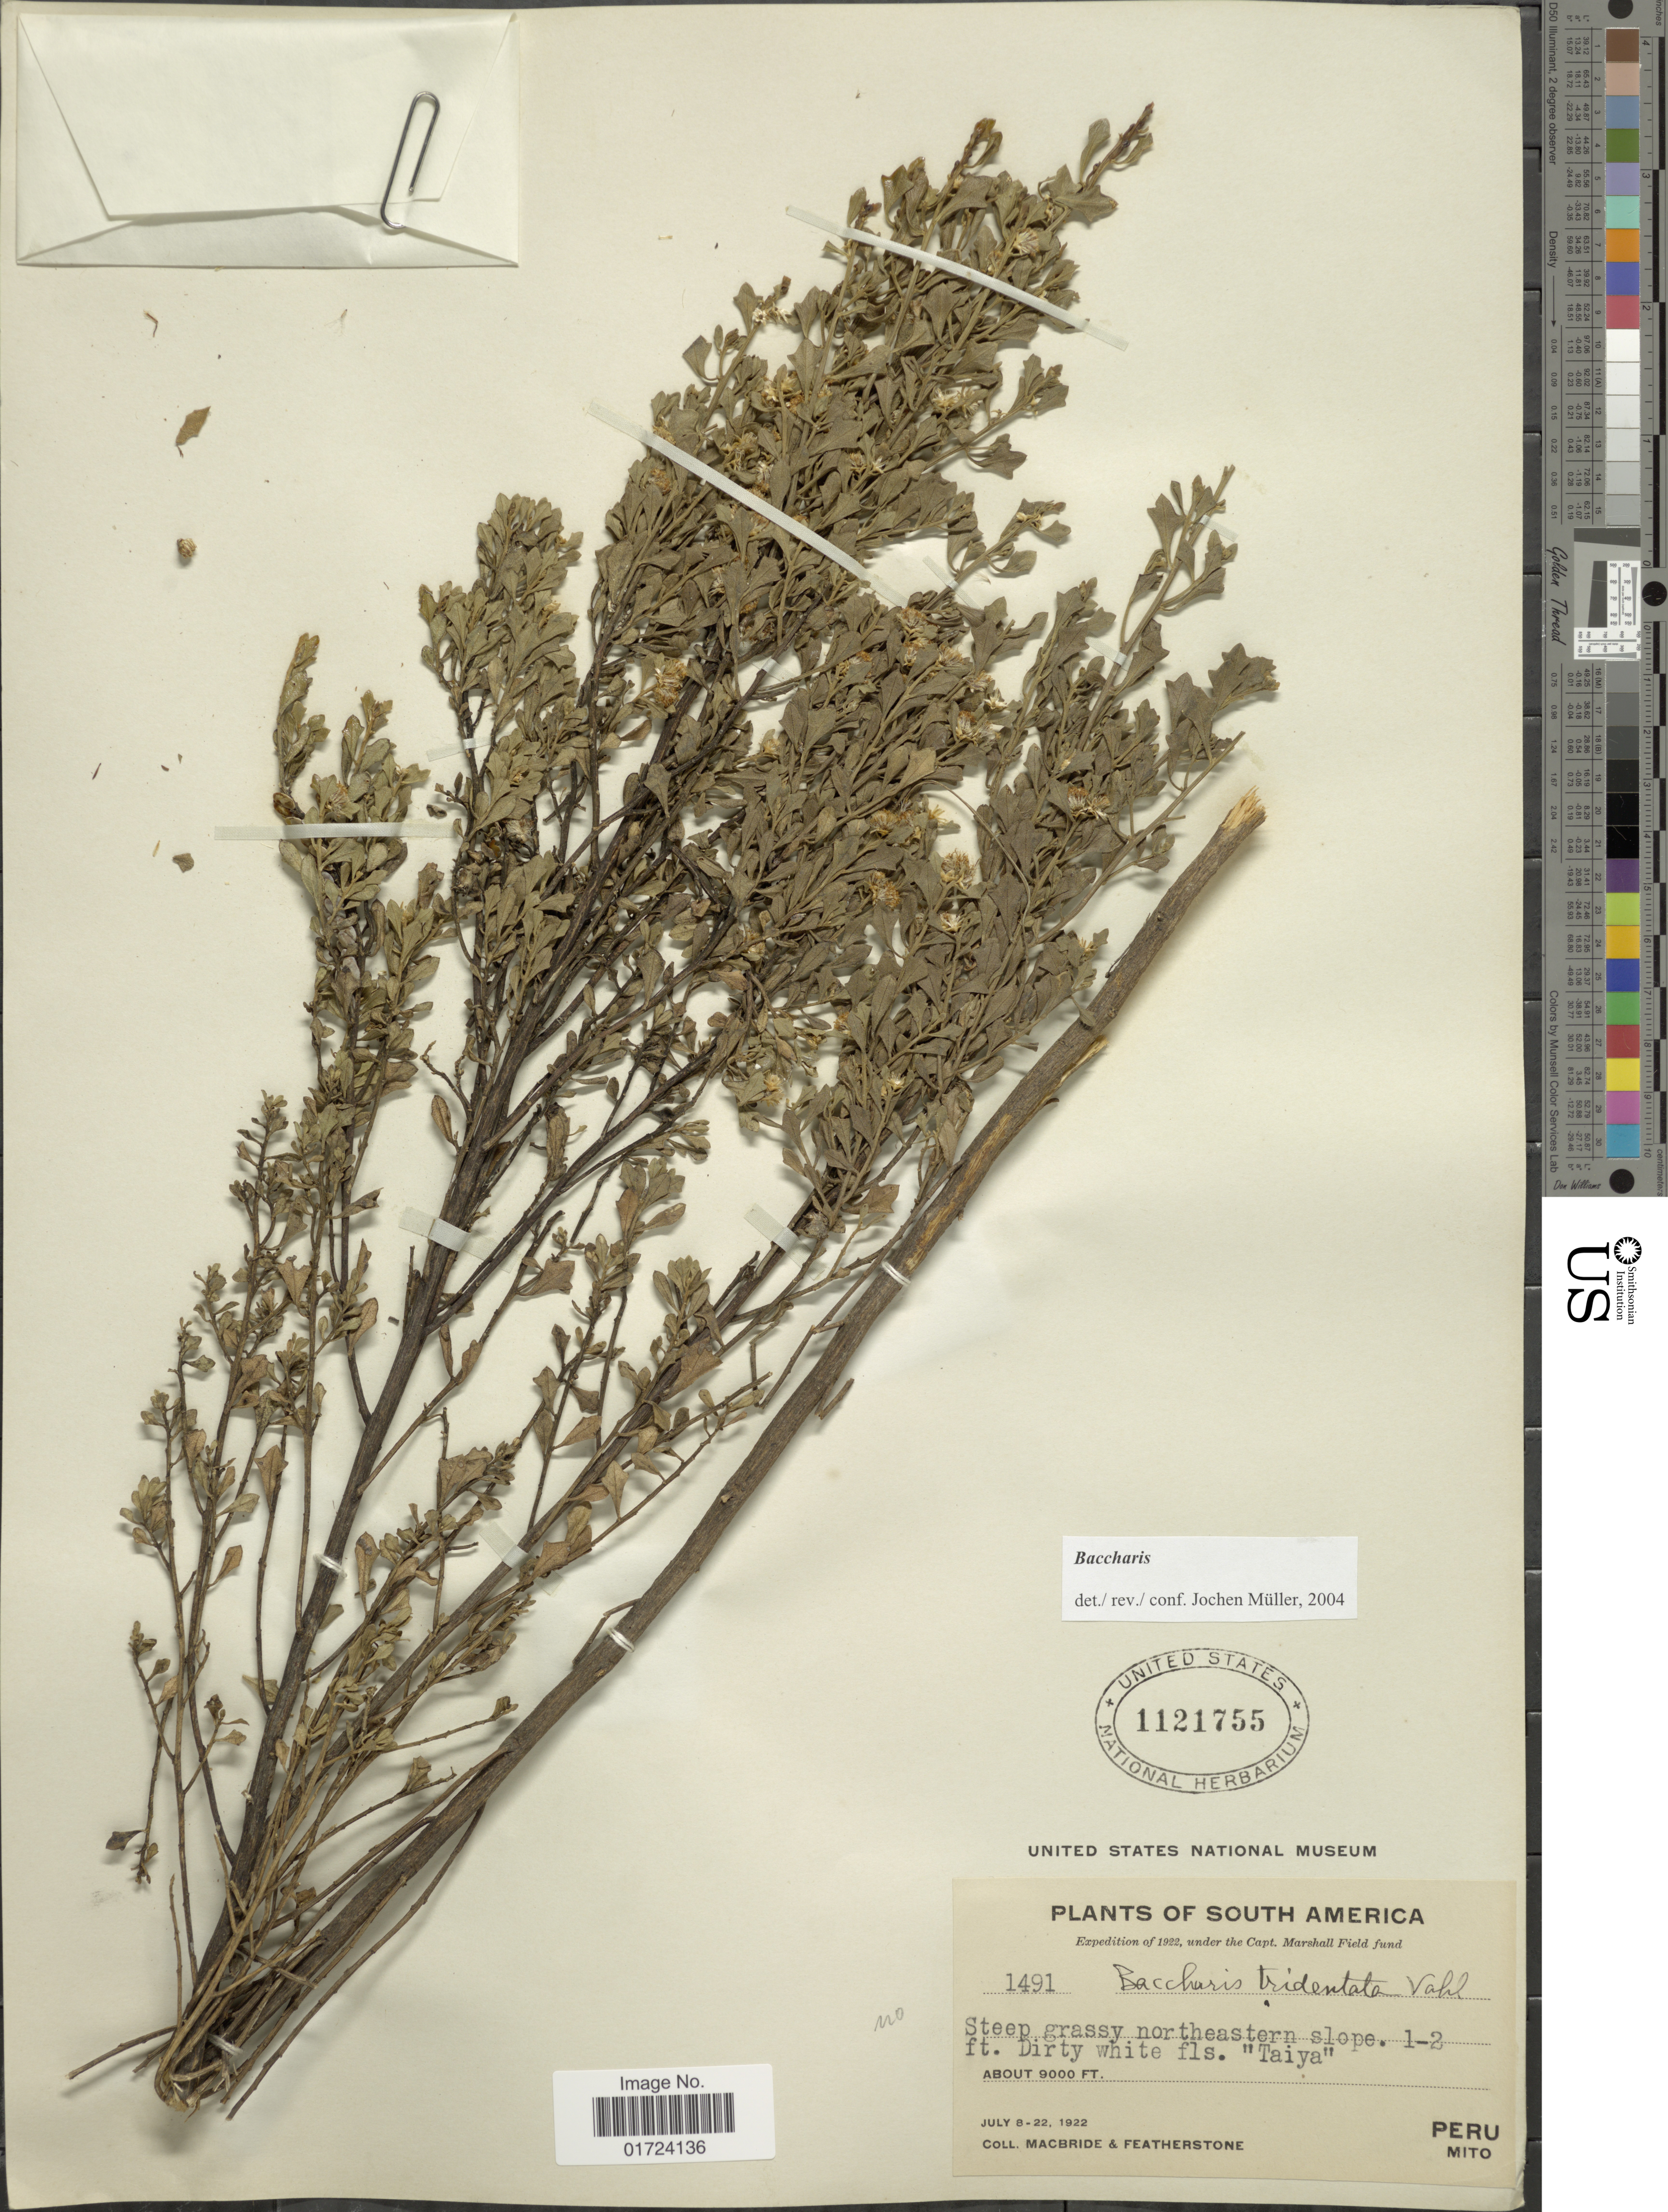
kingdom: Plantae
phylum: Tracheophyta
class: Magnoliopsida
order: Asterales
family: Asteraceae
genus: Baccharis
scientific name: Baccharis sp.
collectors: Macbride, -- & -. Featherstone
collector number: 1491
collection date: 1922-07-08/1922-07-22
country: Peru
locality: Steep grassy northeastern slope. Peru, Mito.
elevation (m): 2743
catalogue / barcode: US 1121755